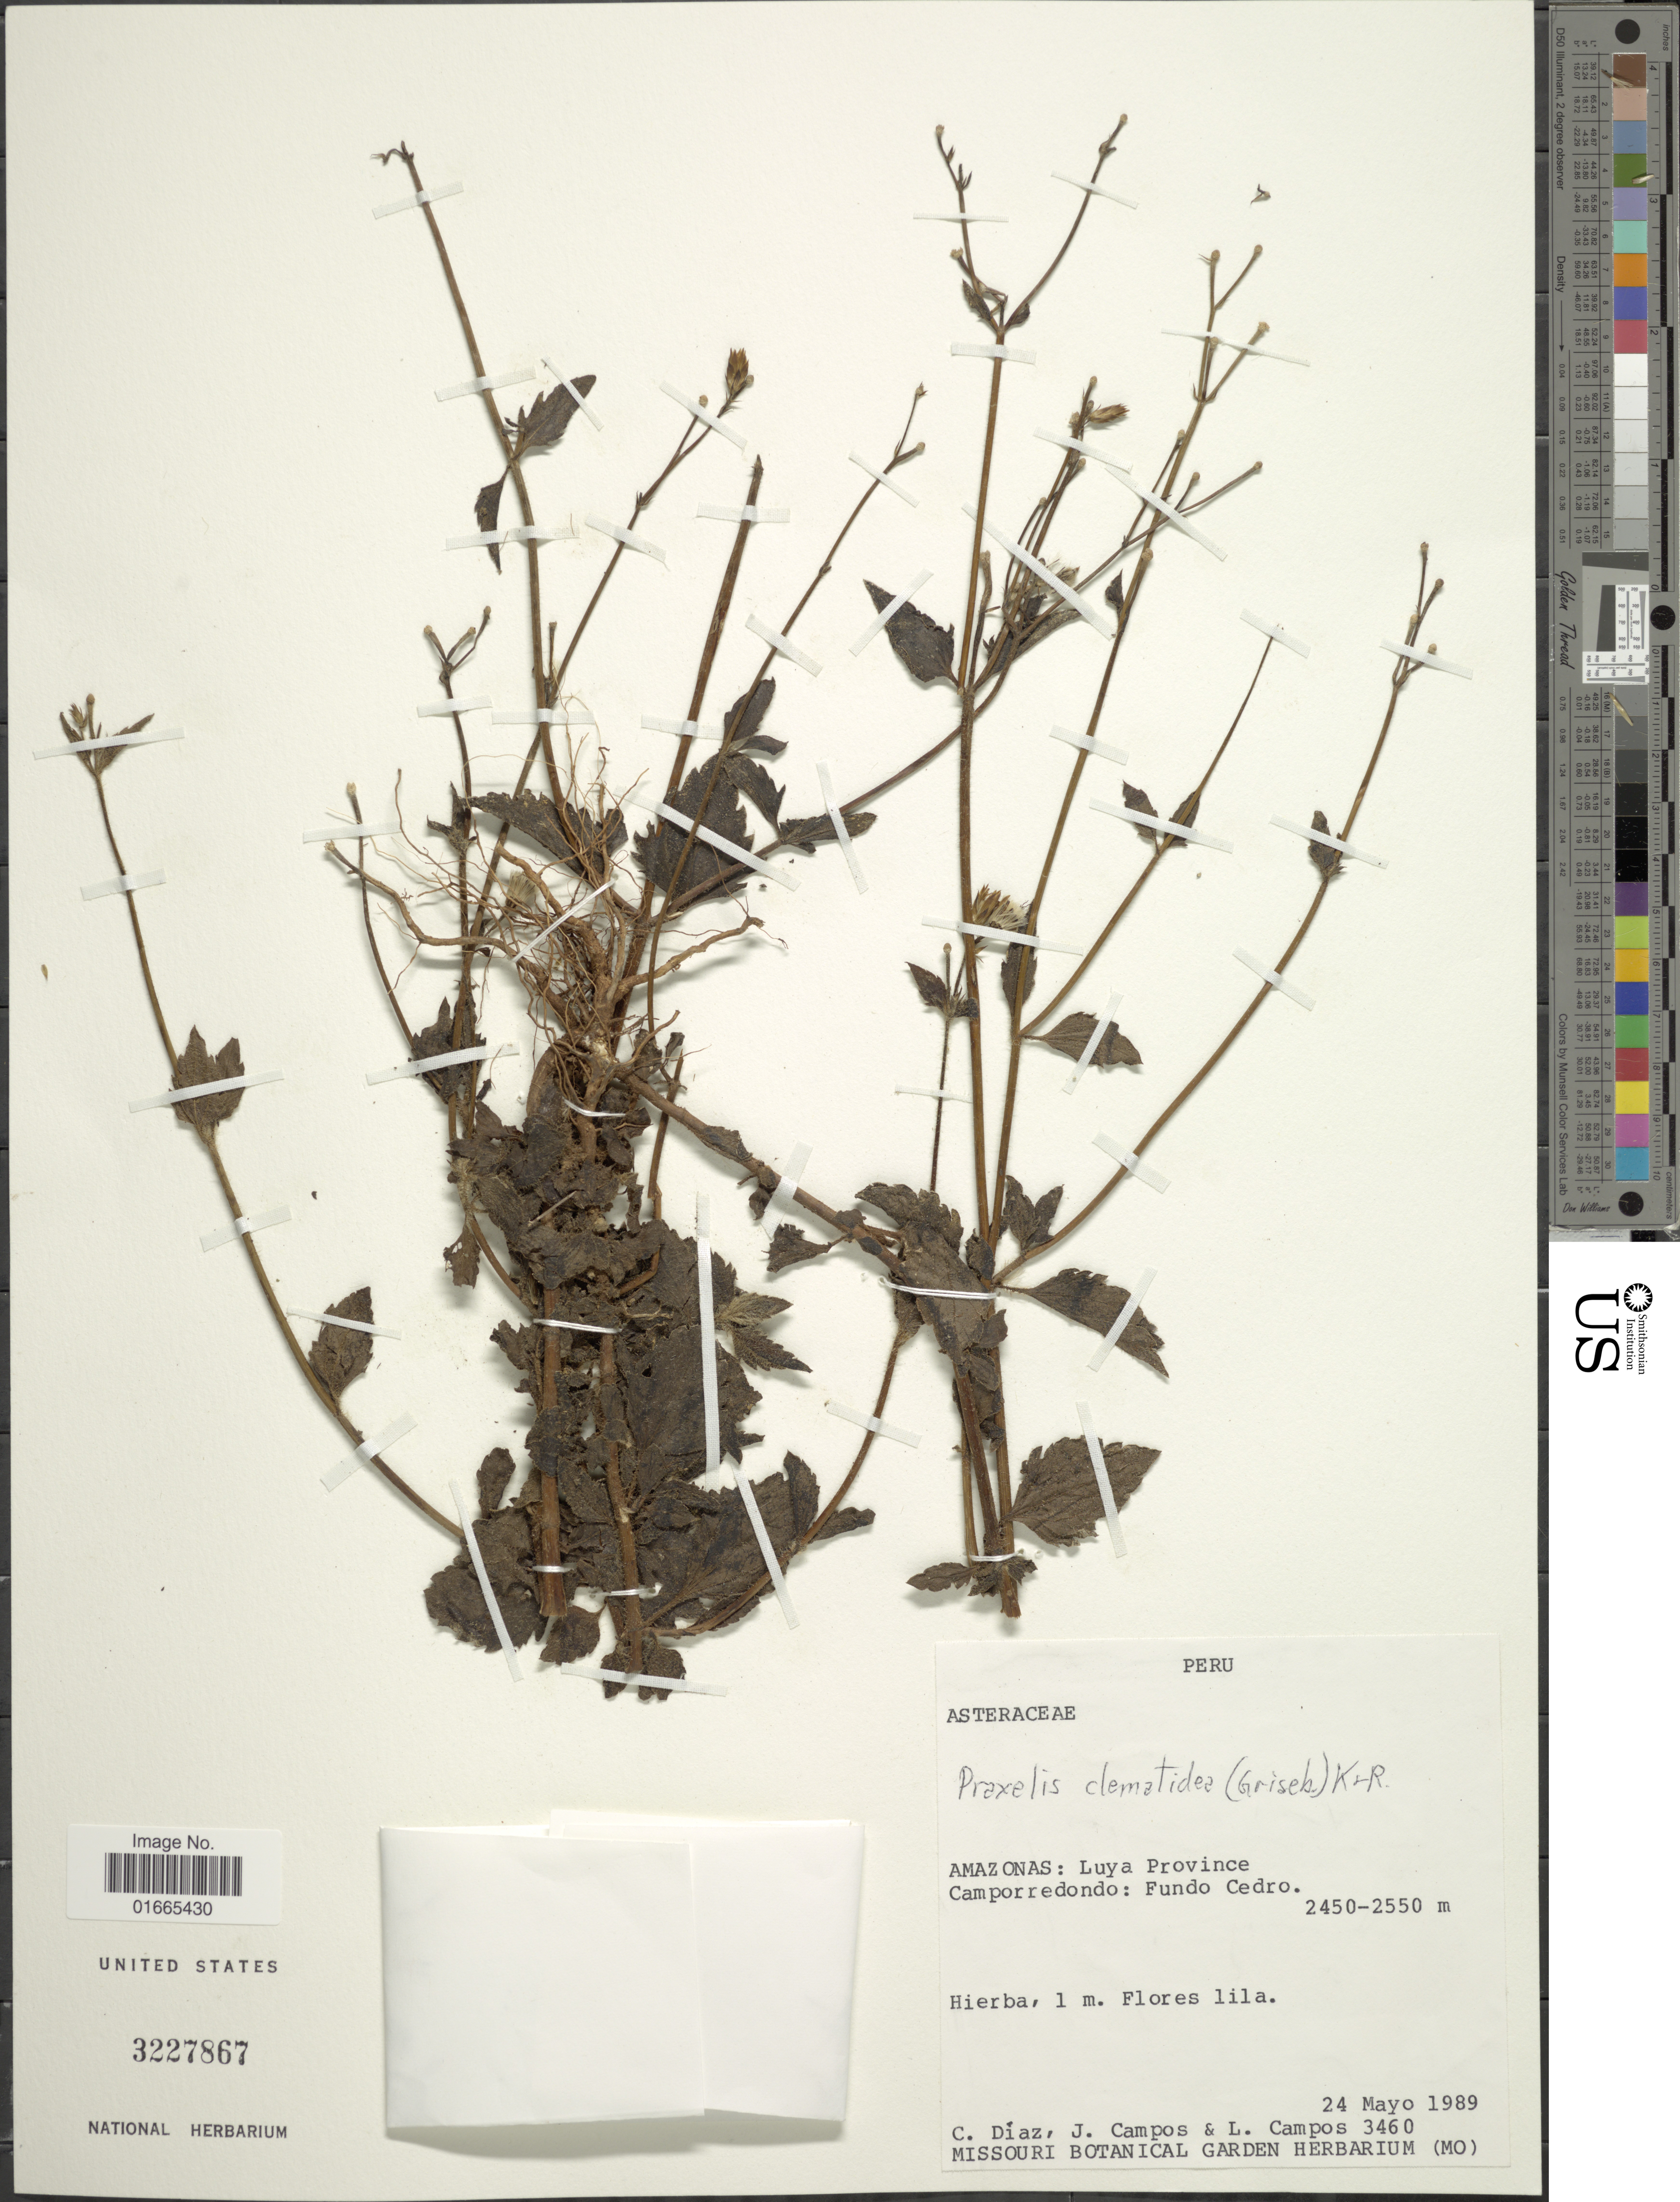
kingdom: Plantae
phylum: Tracheophyta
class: Magnoliopsida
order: Asterales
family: Asteraceae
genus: Praxelis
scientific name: Praxelis clematidea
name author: (Griseb.) R.M. King & H. Rob.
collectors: C. Díaz, J. Campos & L. Campos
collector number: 3460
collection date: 1989-05-24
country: Peru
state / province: Amazonas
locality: Luya province. Camporrendondo: Fundo Cedro.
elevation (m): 2450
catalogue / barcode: US 3227867